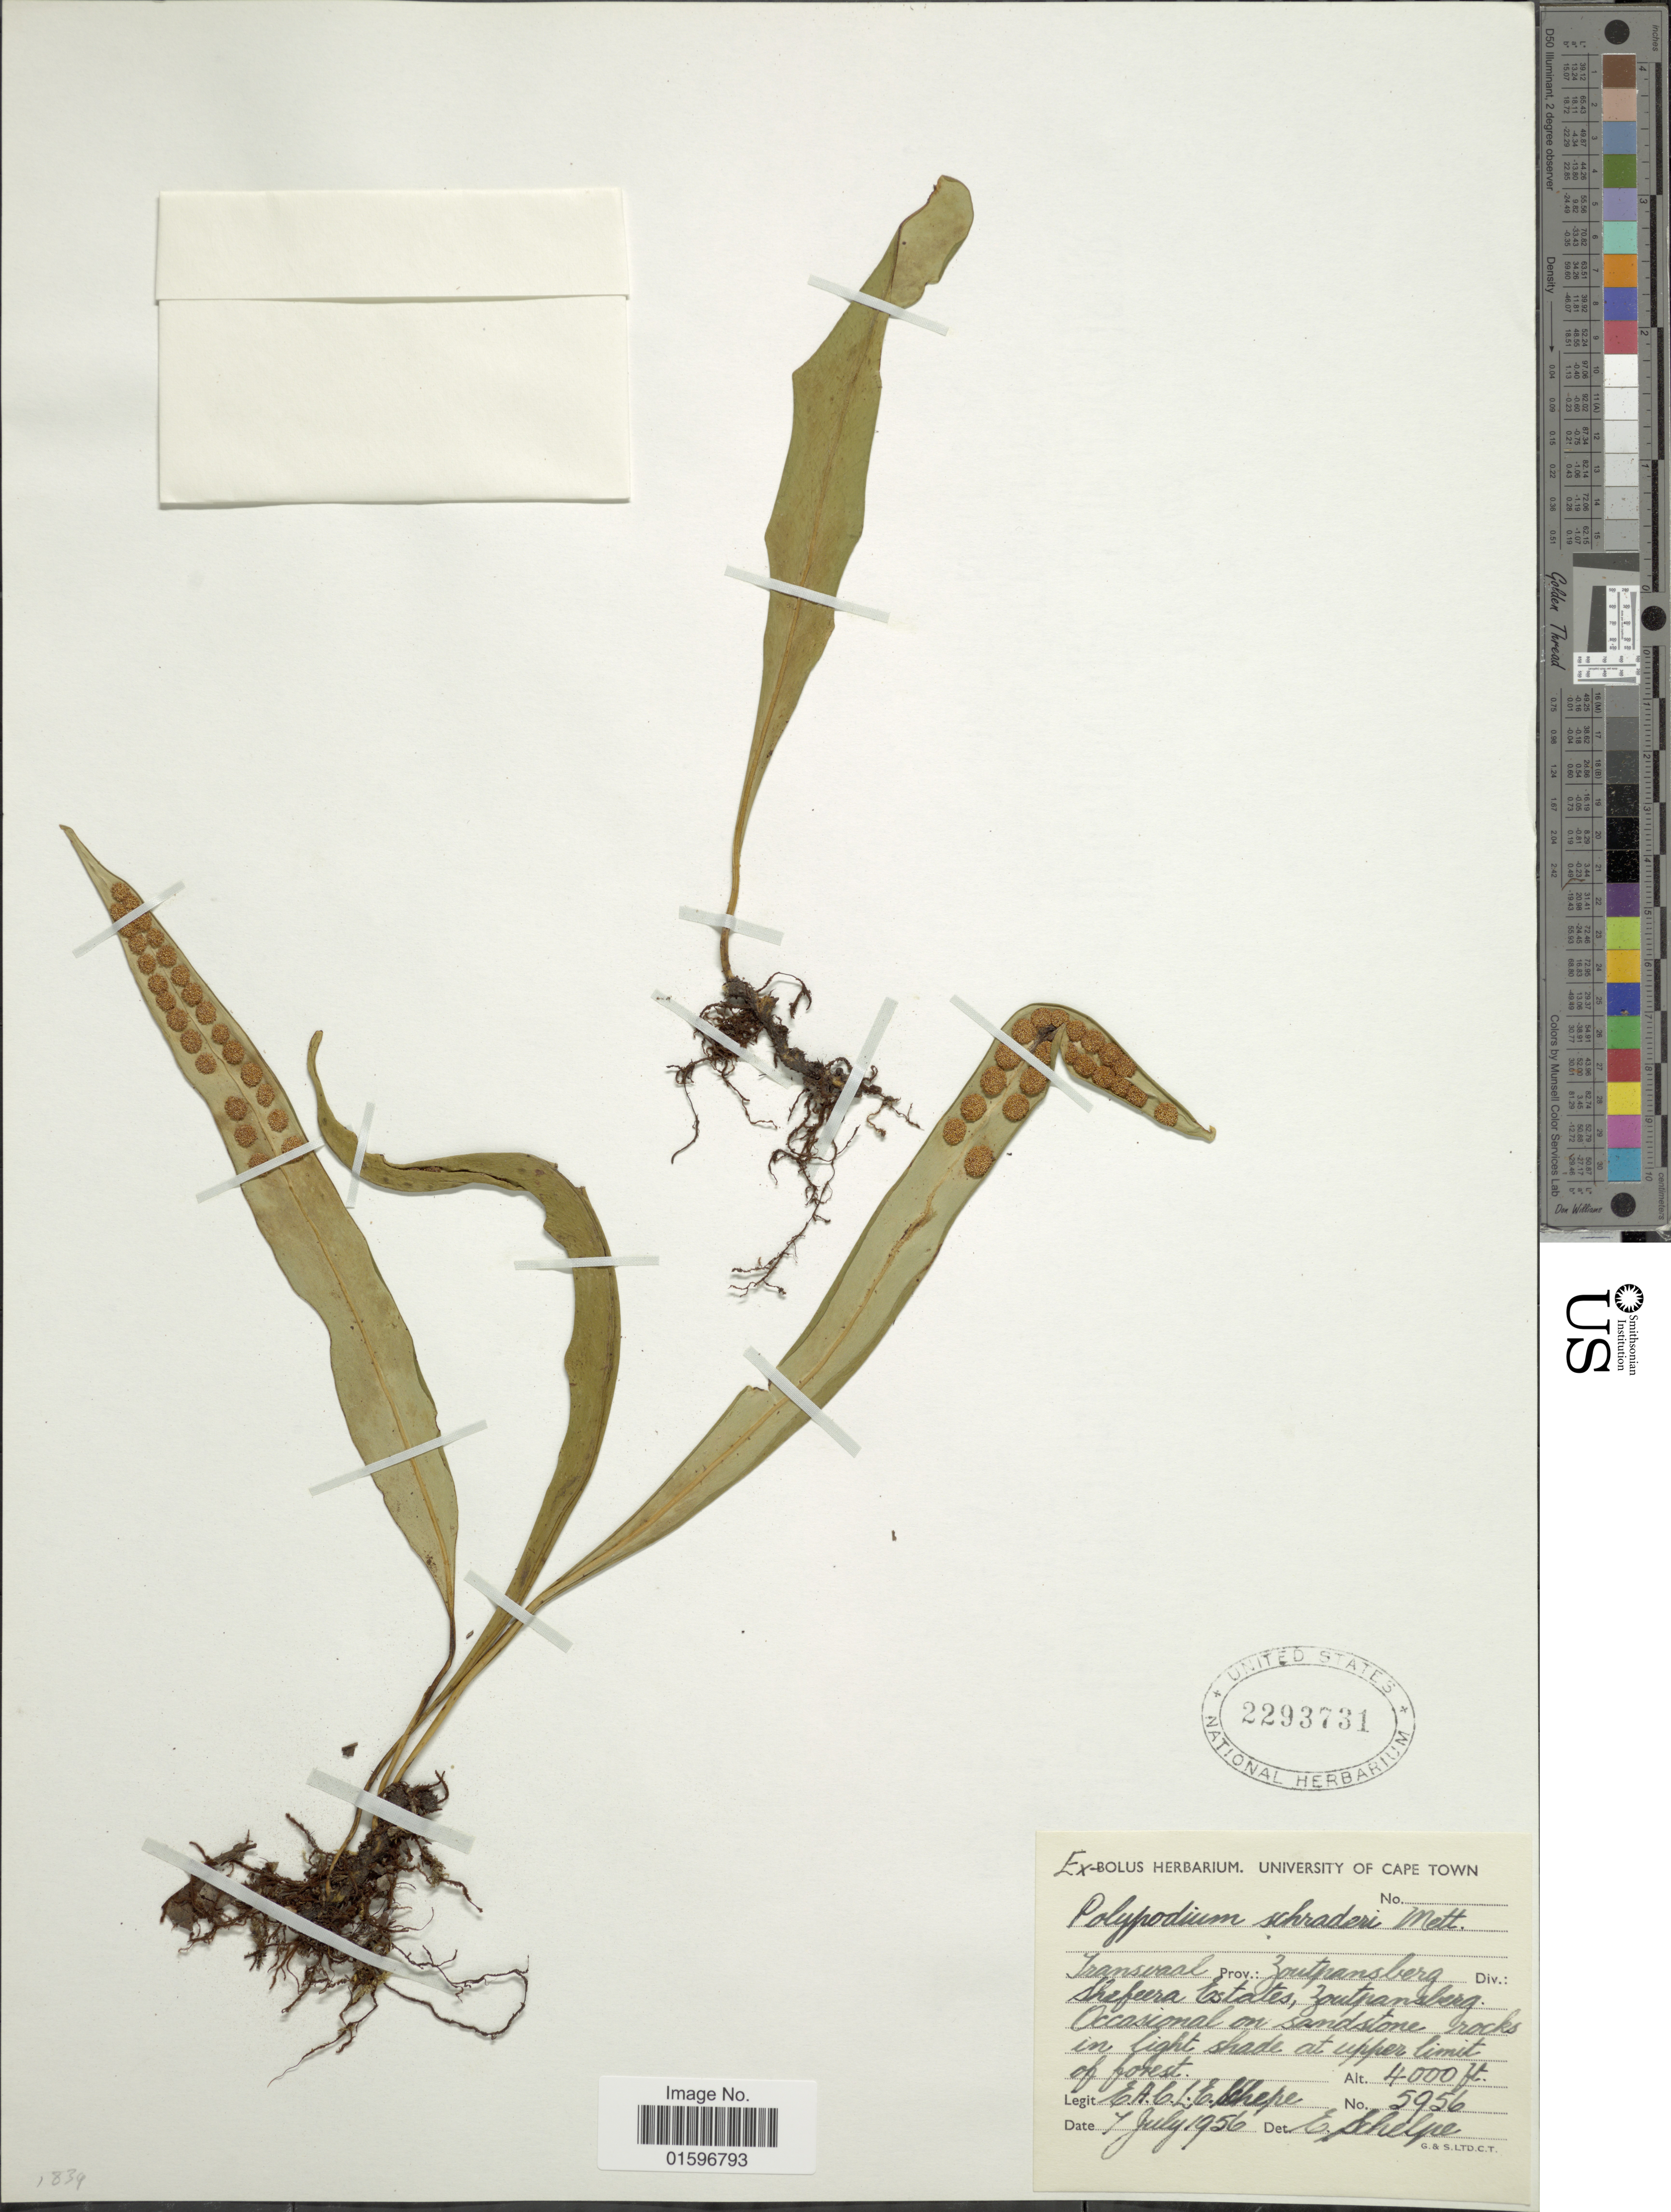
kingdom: Plantae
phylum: Tracheophyta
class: Polypodiopsida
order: Polypodiales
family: Polypodiaceae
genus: Polypodium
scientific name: Polypodium schraderi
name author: Mett.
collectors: E. A. C. L. E. Schelpe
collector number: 5956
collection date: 1956-07-07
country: South Africa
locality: Transvaal. Zoutpansberg. Shefeera estates.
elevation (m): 1219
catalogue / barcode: US 2293731